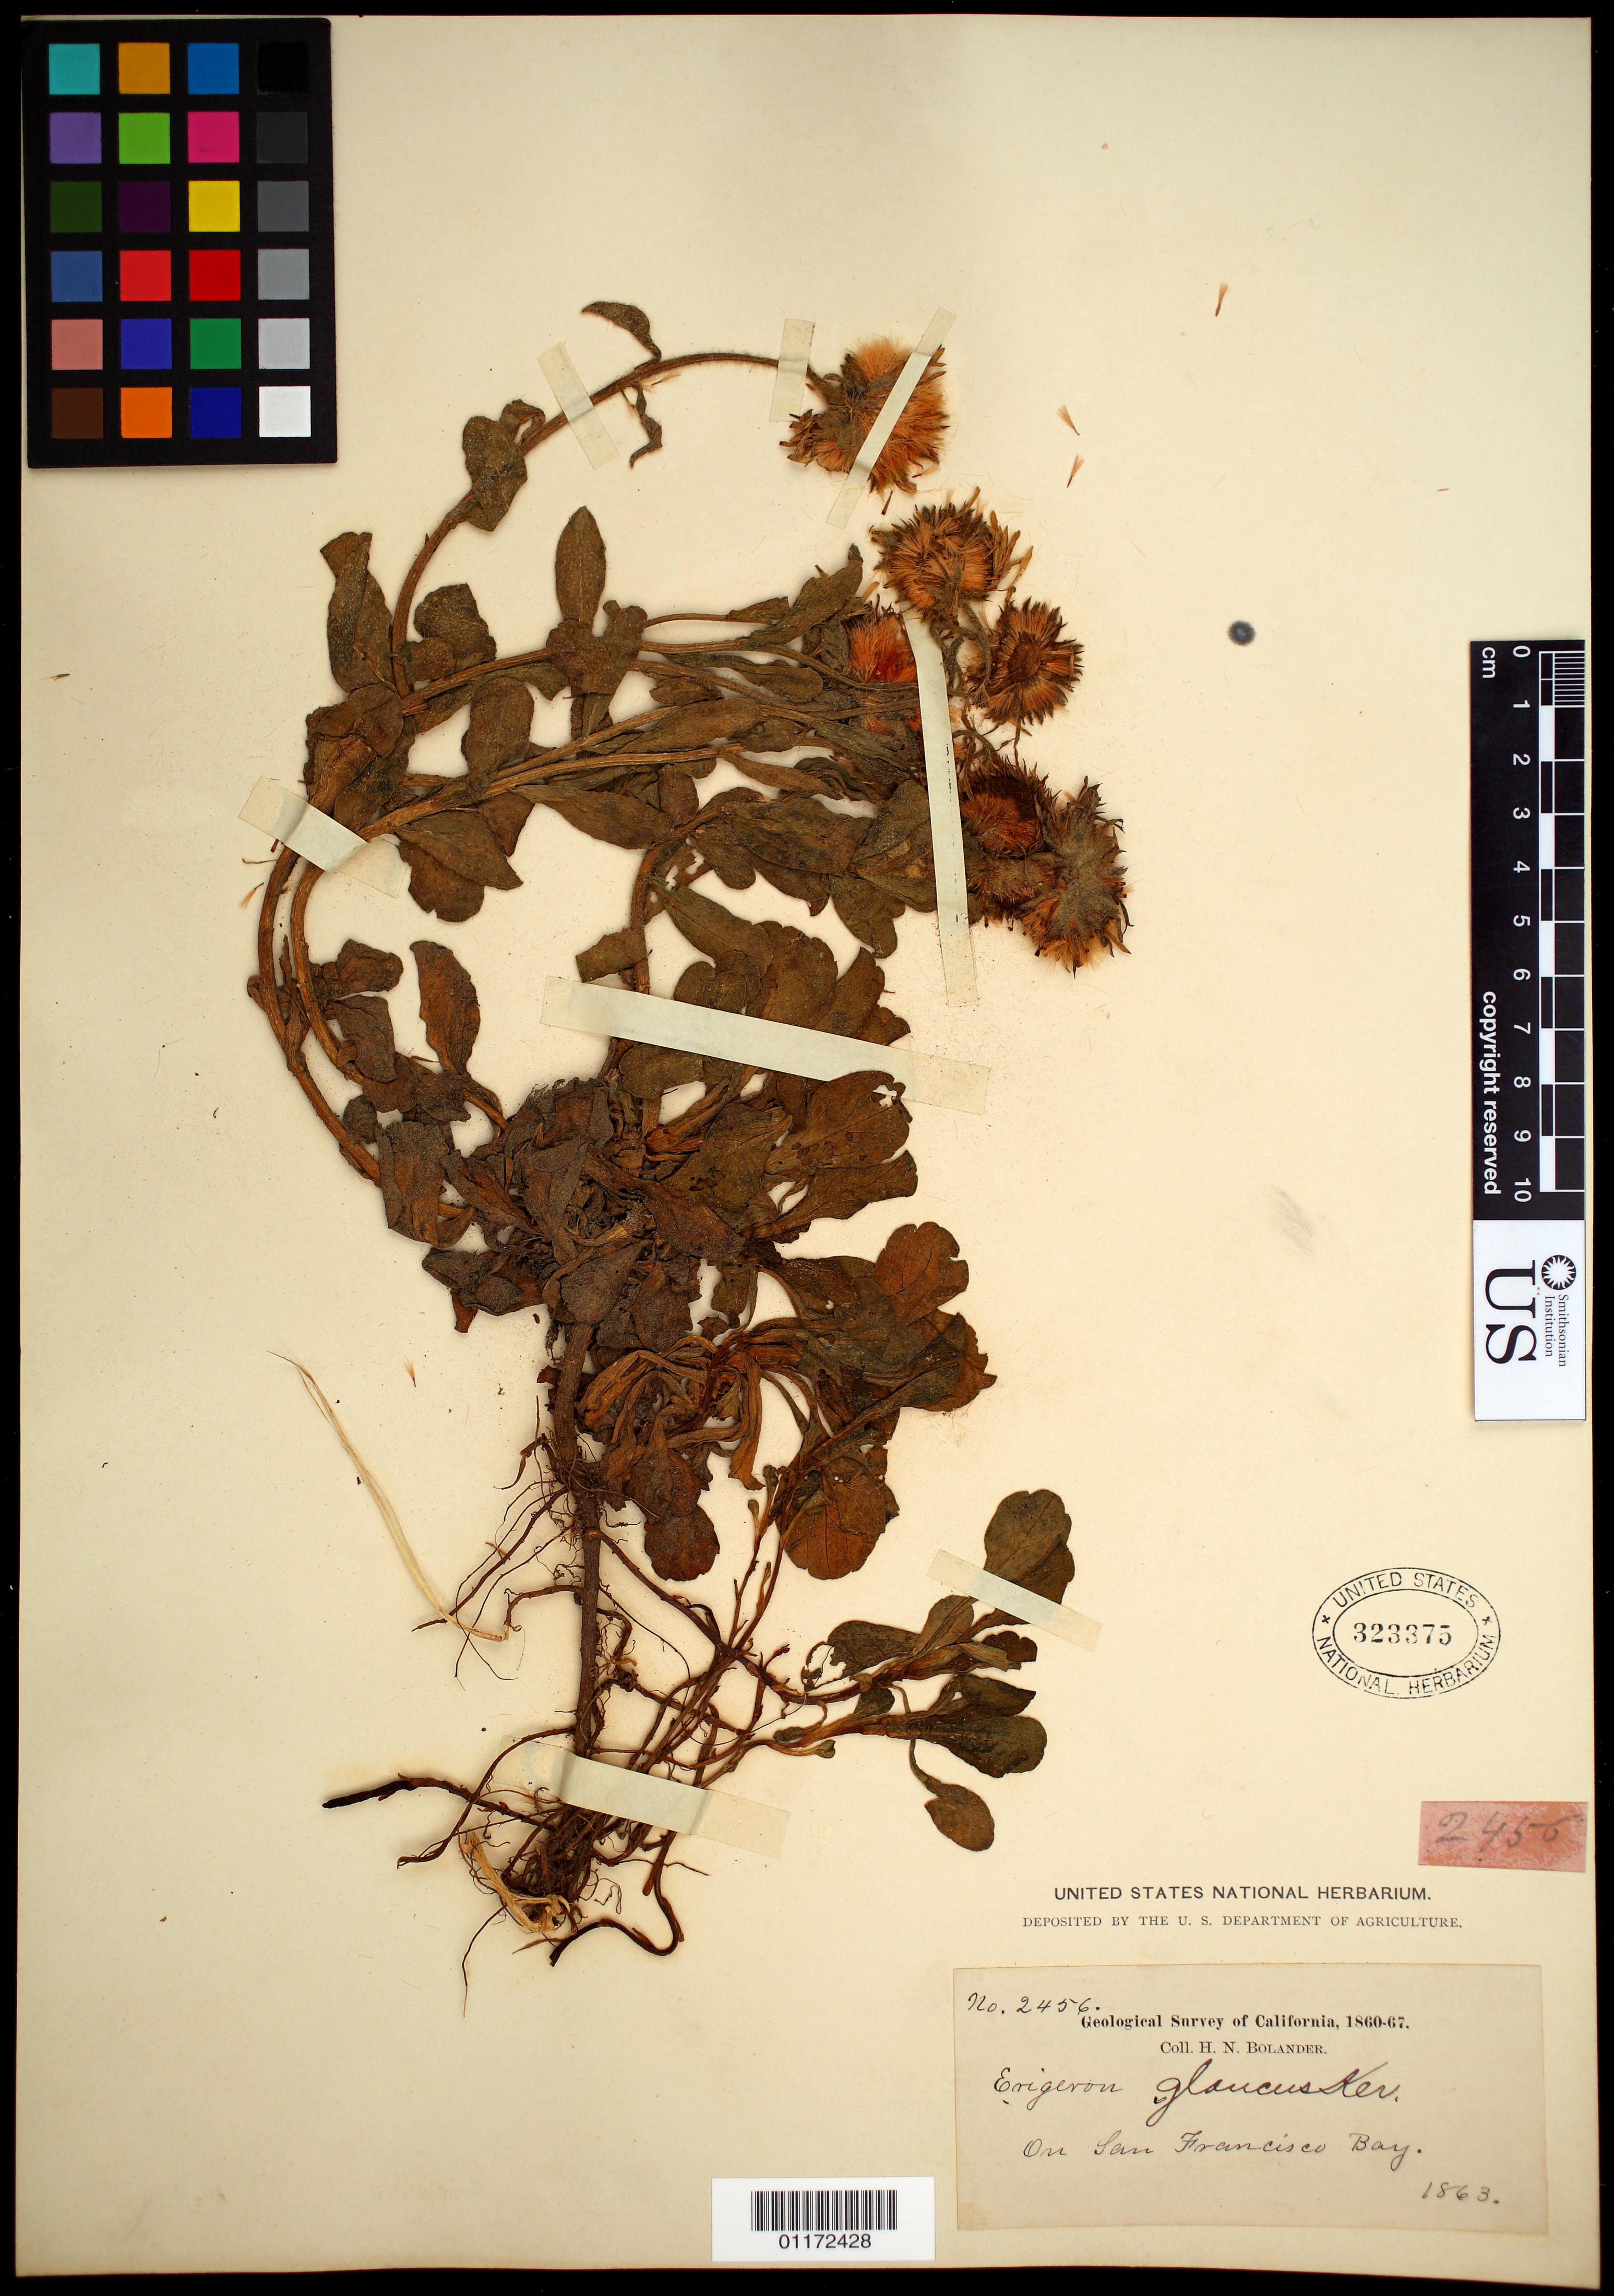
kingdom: Plantae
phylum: Tracheophyta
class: Magnoliopsida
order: Asterales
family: Asteraceae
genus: Erigeron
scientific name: Erigeron glaucus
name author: Ker Gawl.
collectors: W. H. Brewer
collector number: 2456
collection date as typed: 1863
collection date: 1863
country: United States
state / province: California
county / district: San Francisco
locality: on San Francisco Bay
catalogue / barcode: US 323375